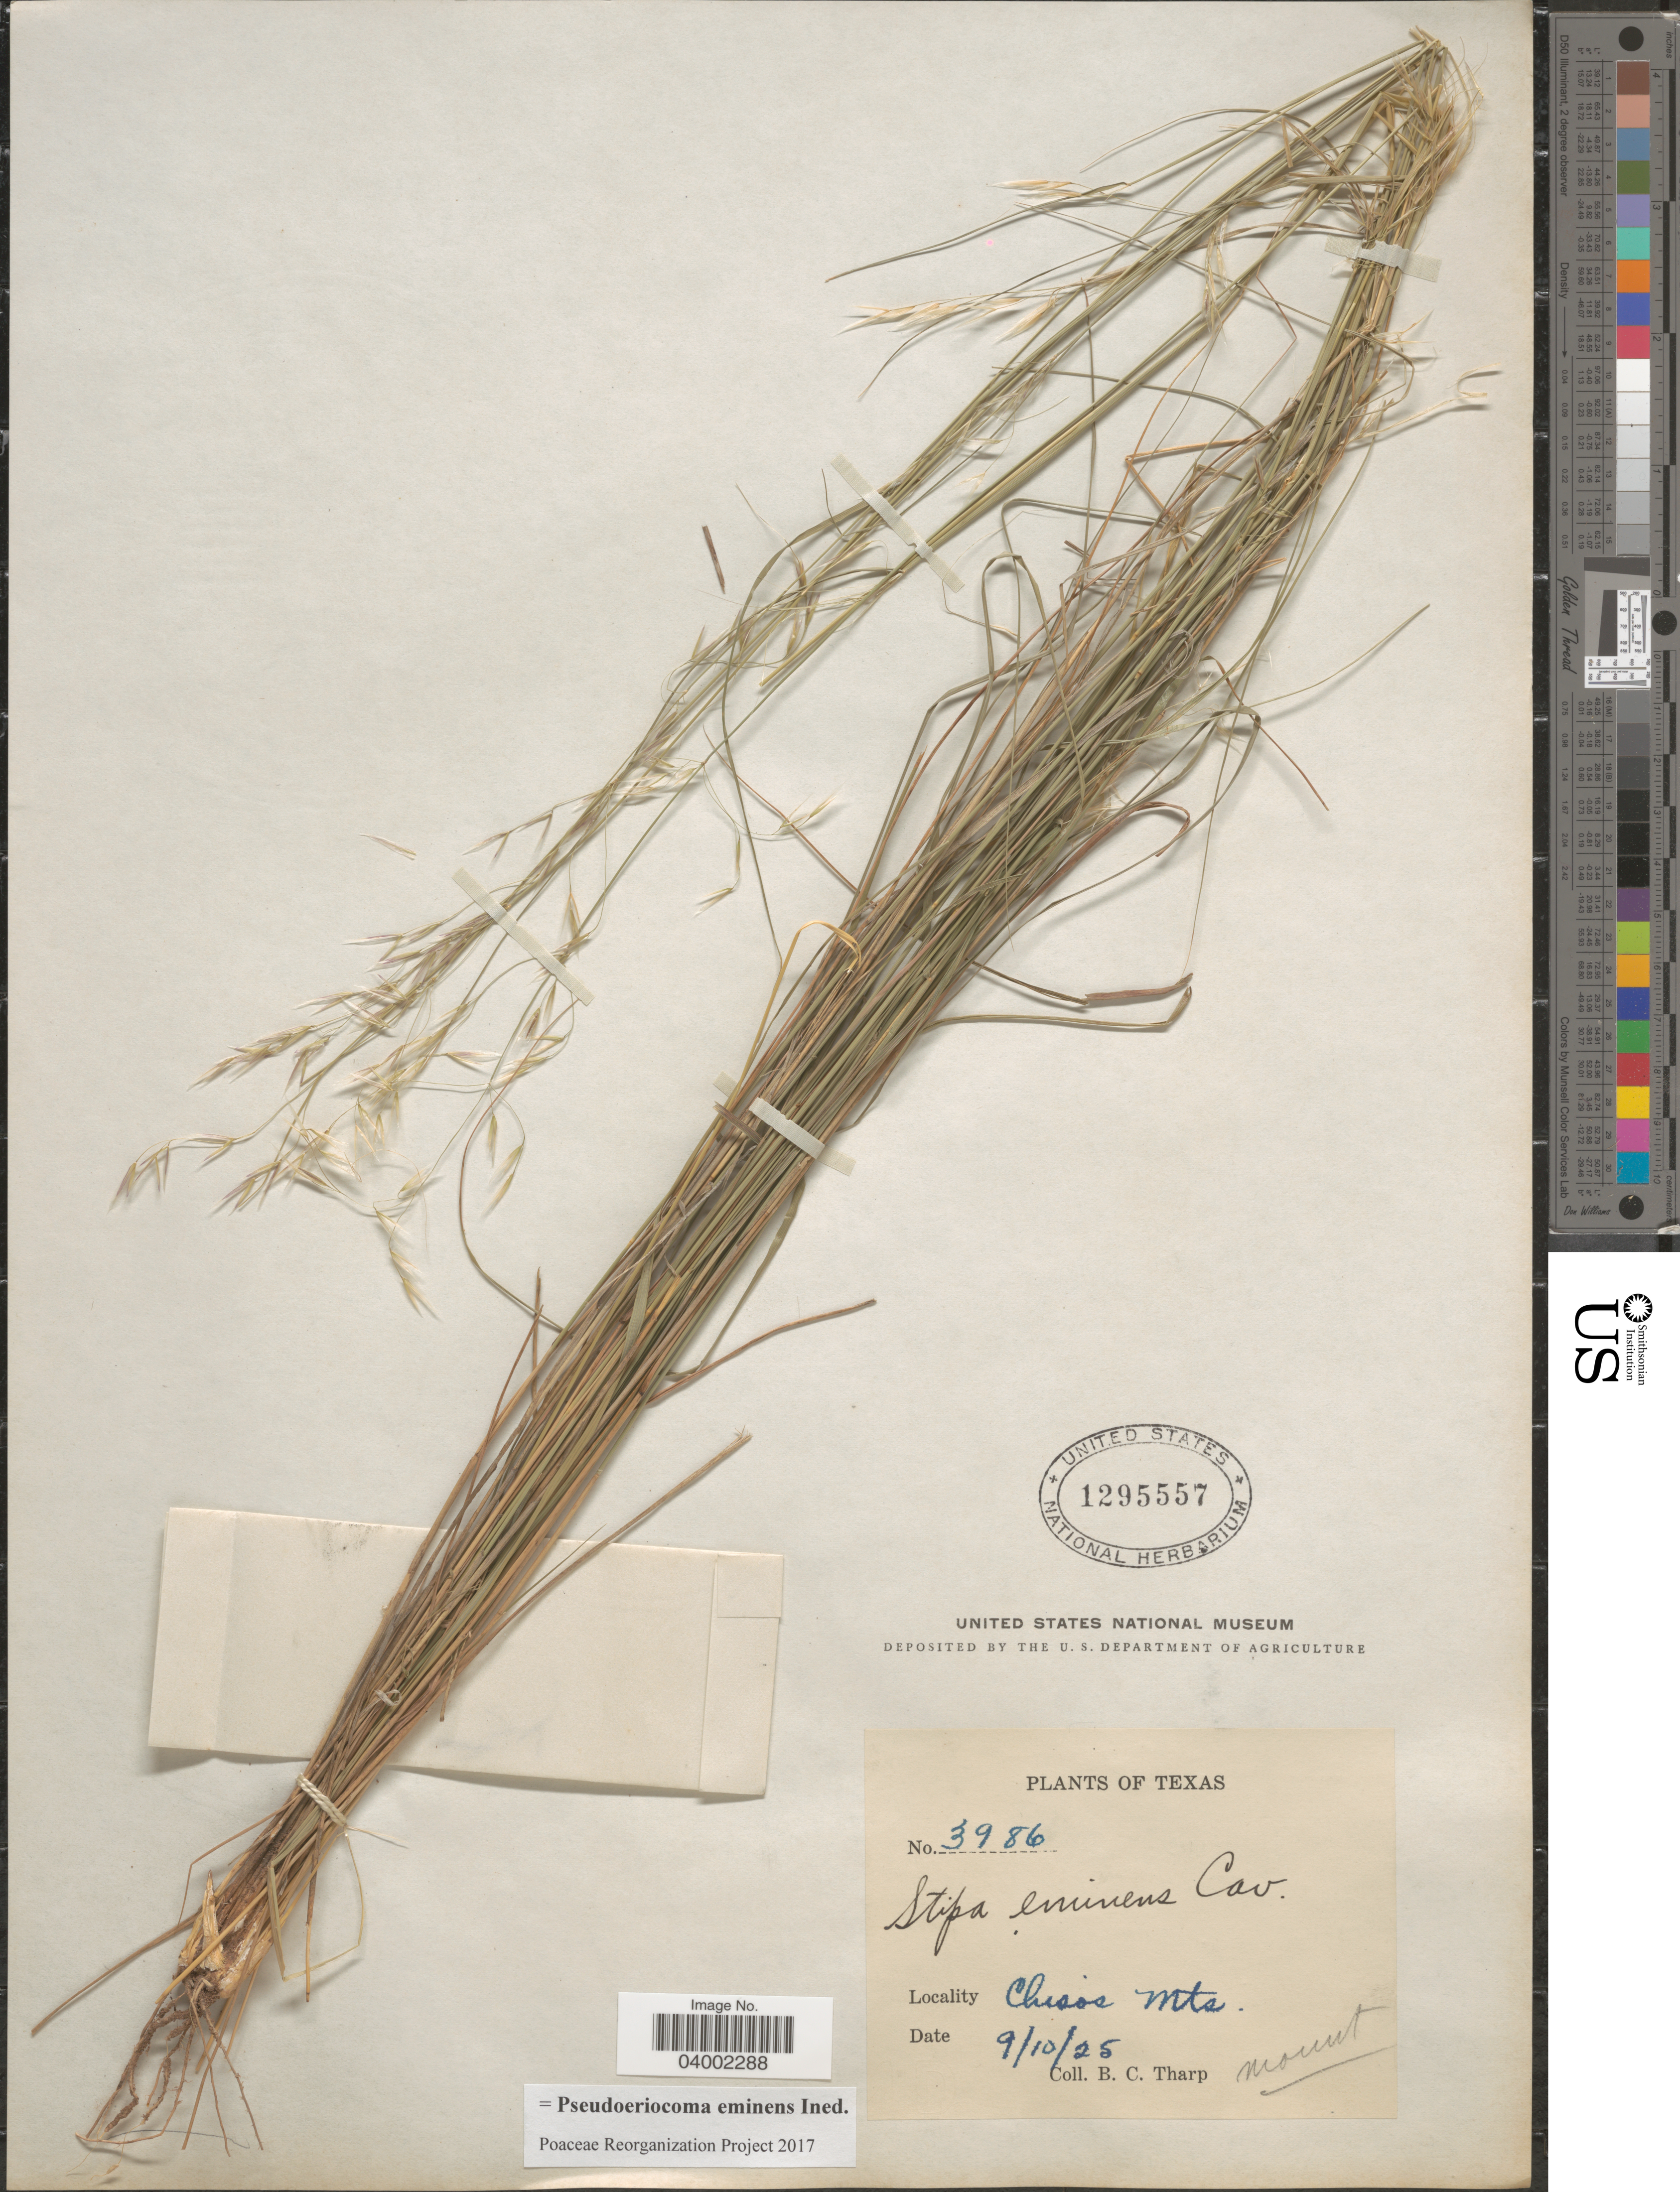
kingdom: Plantae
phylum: Tracheophyta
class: Liliopsida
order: Poales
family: Poaceae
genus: Pseudoeriocoma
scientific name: Pseudoeriocoma eminens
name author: (Cav.) Romasch.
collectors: B. C. Tharp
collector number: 3986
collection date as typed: Transcribed d/m/y: 10/9/25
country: United States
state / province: Texas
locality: Chisos Mts.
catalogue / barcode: US 1295557